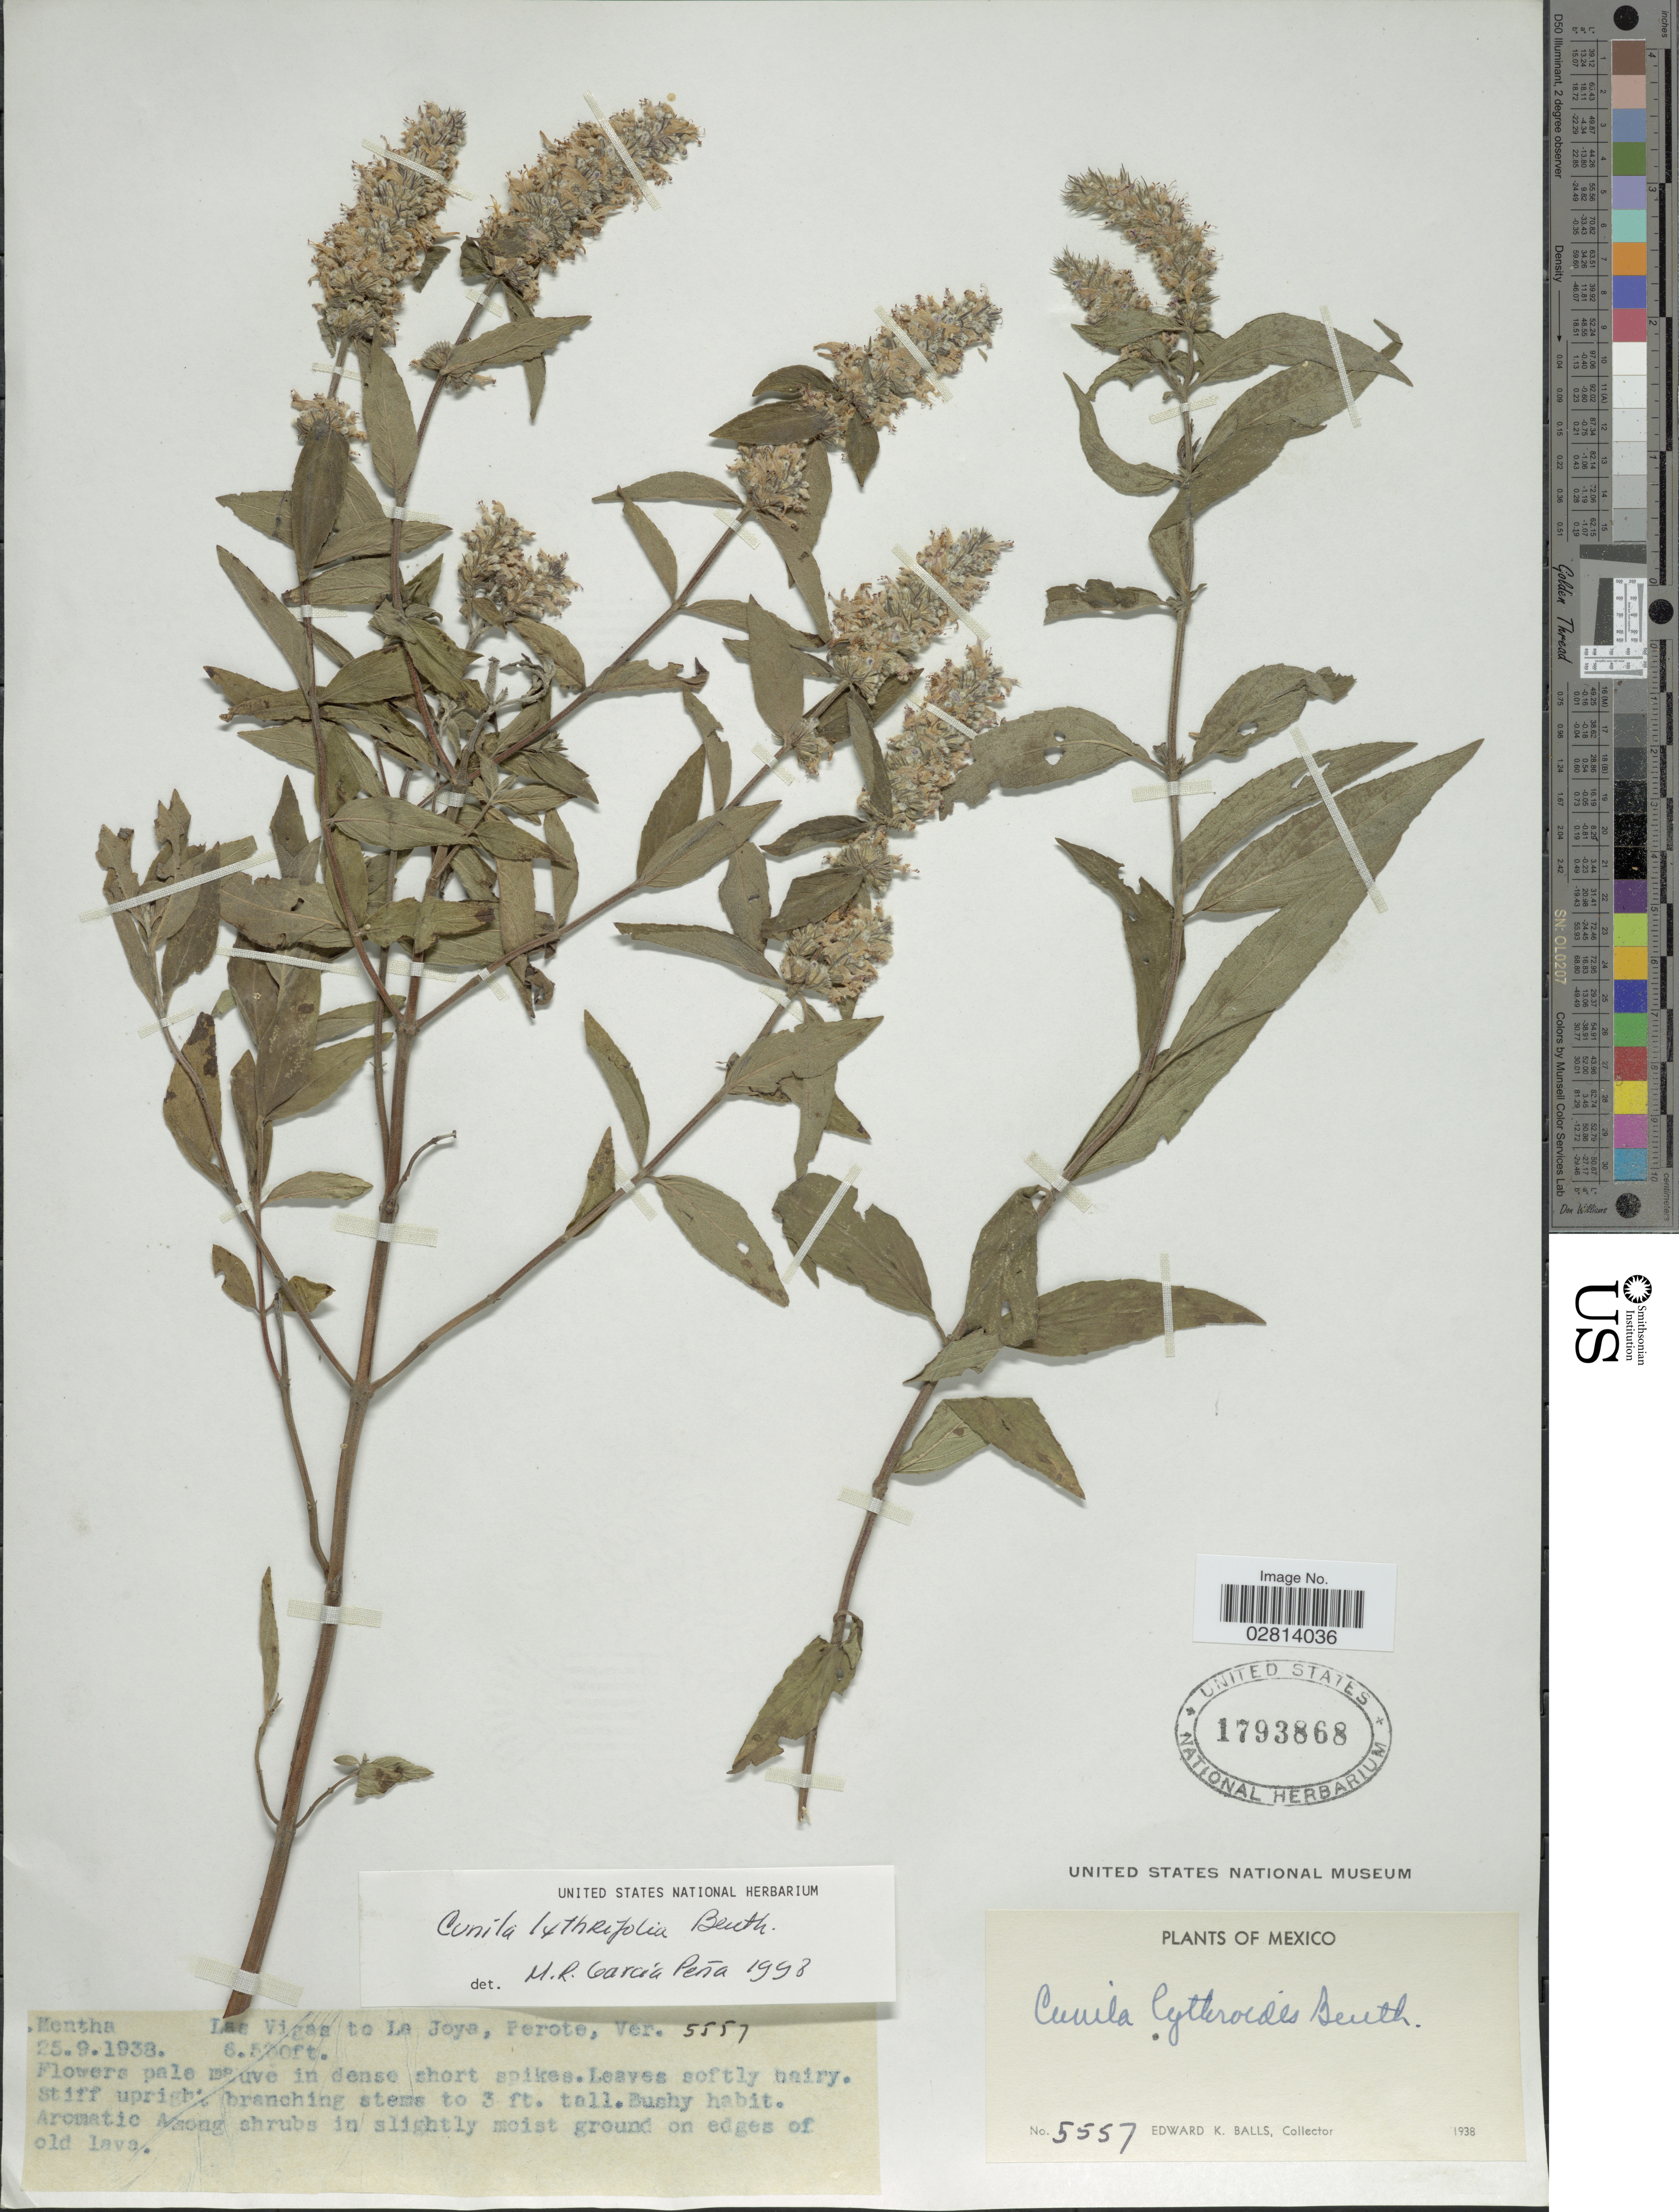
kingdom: Plantae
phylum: Tracheophyta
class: Magnoliopsida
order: Lamiales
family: Lamiaceae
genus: Cunila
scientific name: Cunila lythrifolia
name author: Benth.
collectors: E. K. Balls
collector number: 5557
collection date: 1938-09-25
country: Mexico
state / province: Veracruz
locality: Las Vegas to La Joya, Perote, Ver.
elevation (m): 1981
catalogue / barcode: US 1793868